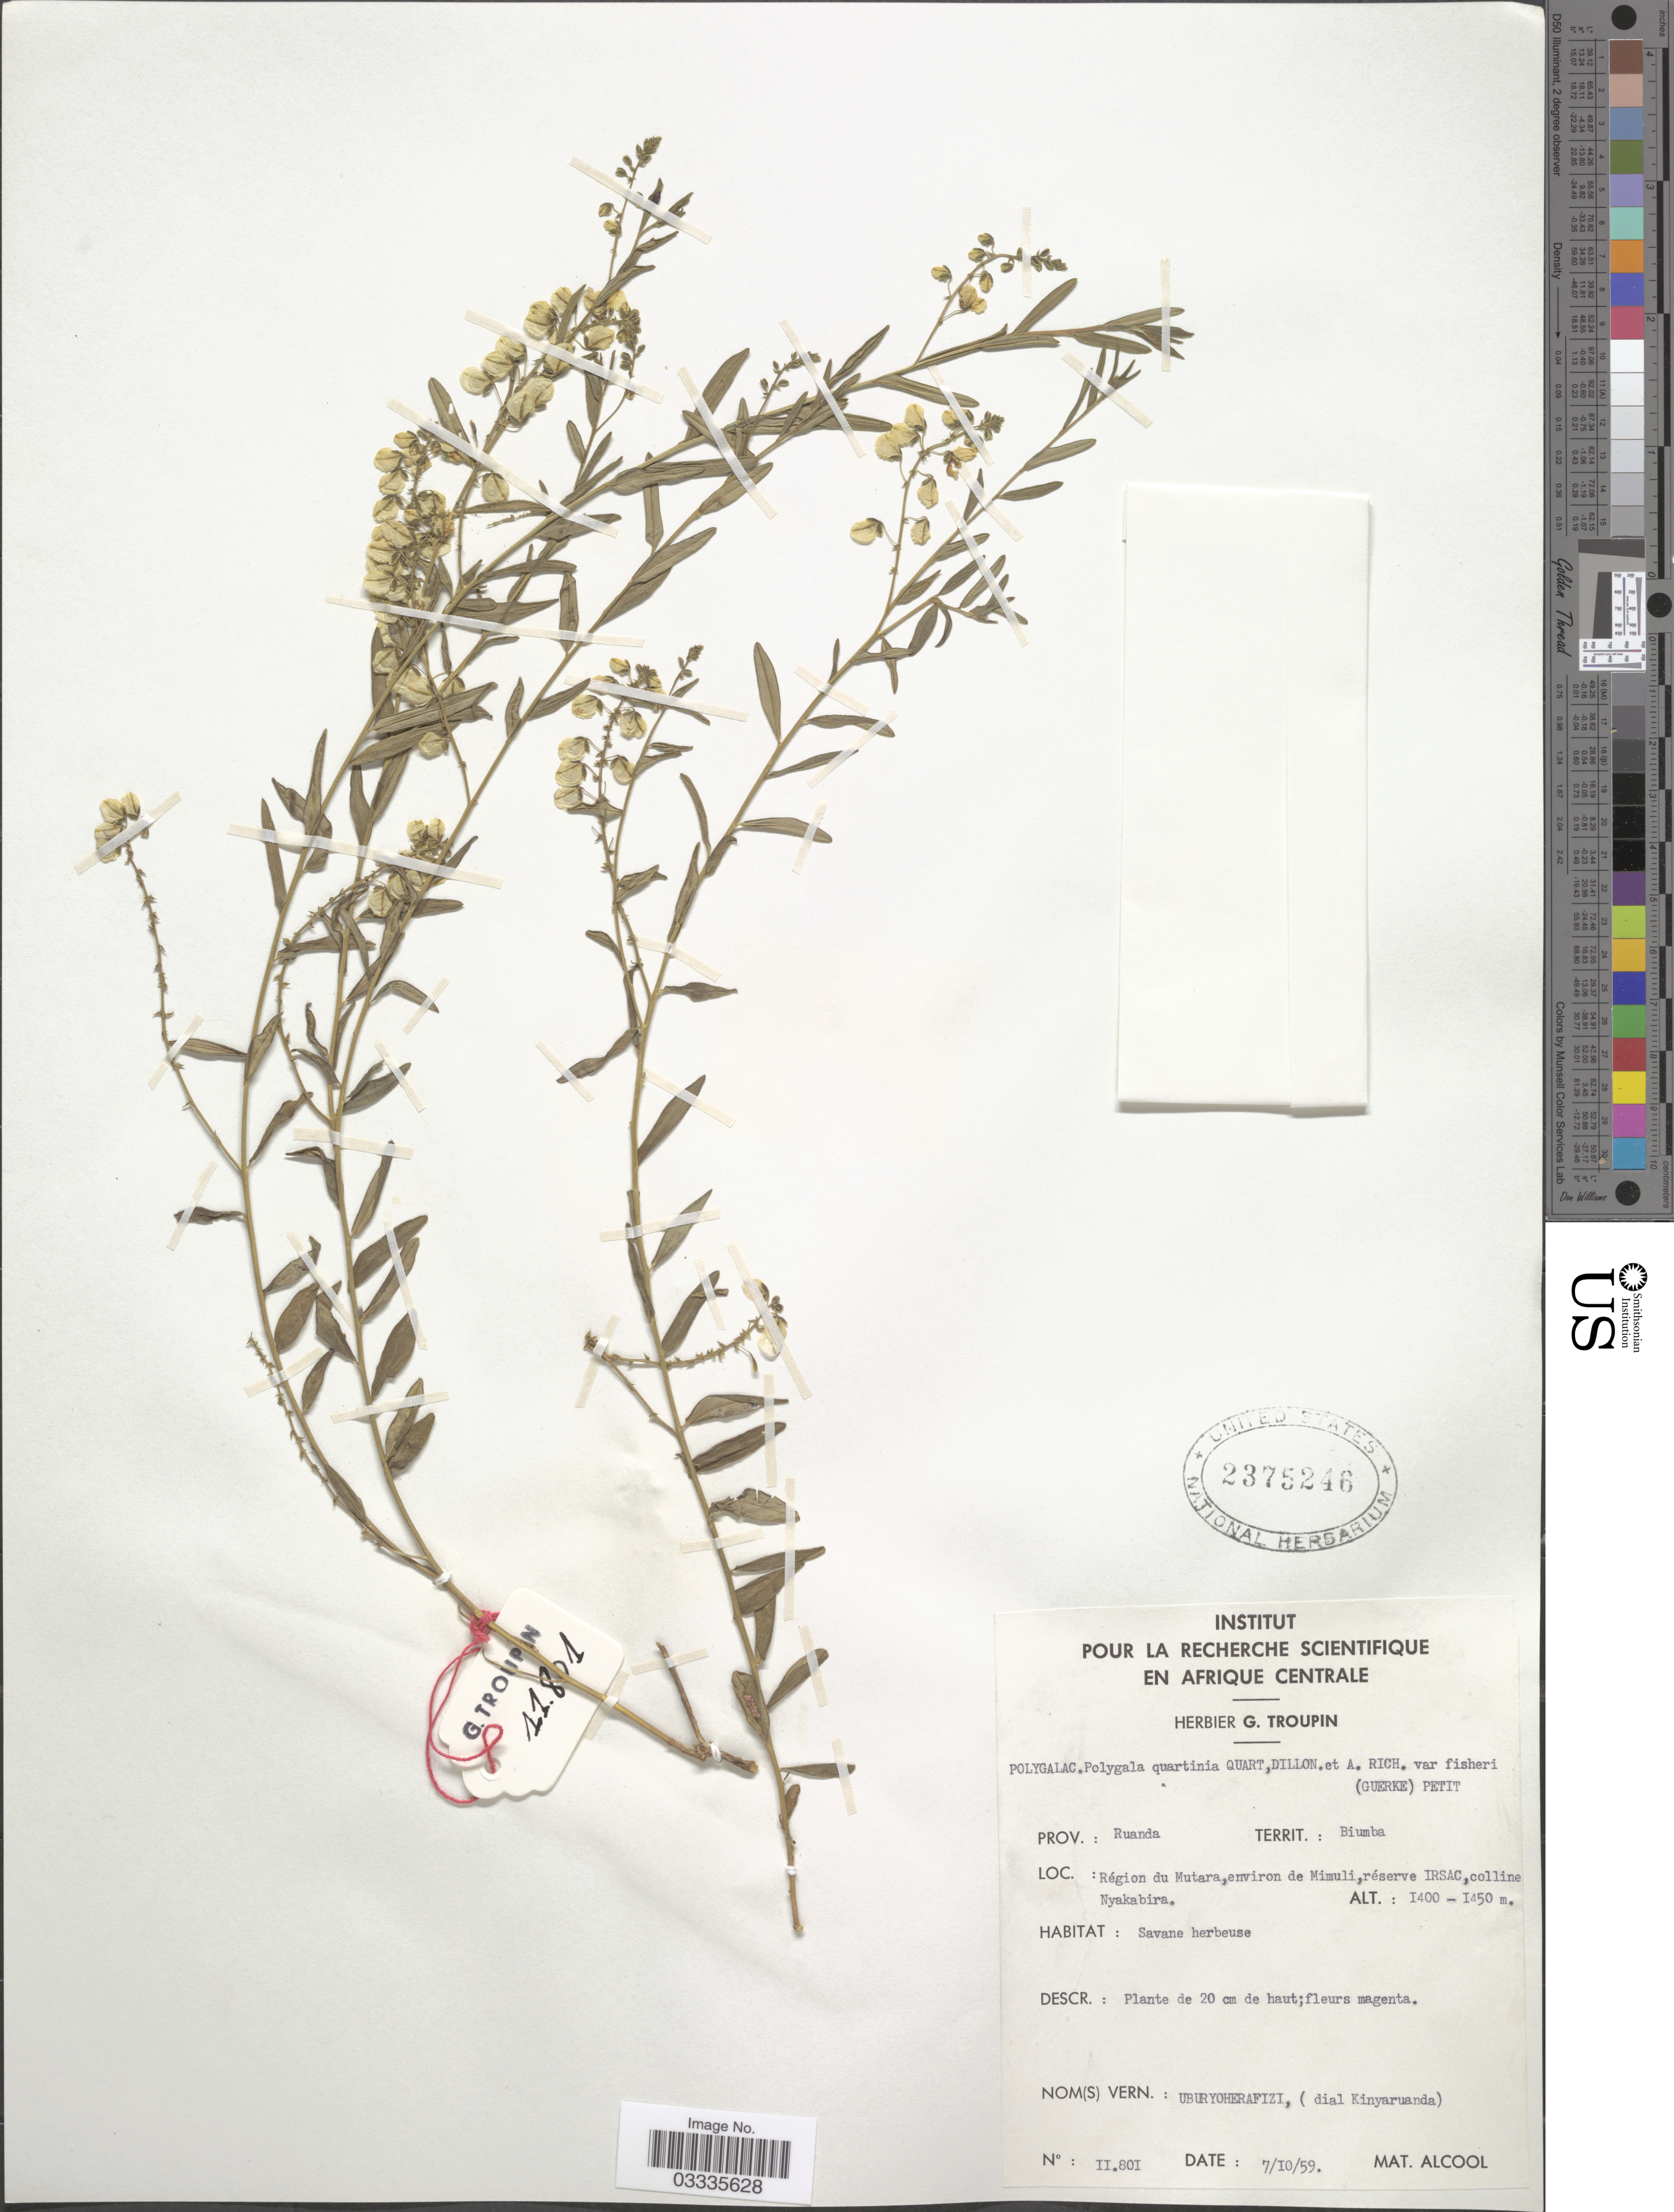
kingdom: Plantae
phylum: Tracheophyta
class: Magnoliopsida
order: Fabales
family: Polygalaceae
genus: Polygala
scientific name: Polygala quartiniana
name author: A. Rich.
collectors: G. Troupin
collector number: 11801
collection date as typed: Transcribed d/m/y: 7/10/59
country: Rwanda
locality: Prov.: Ruanda Territ.: Biumba. Région du Mutara, environ de Mimuli, réserve IRSAC, colline Nyakabira.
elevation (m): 1400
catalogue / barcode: US 2375246